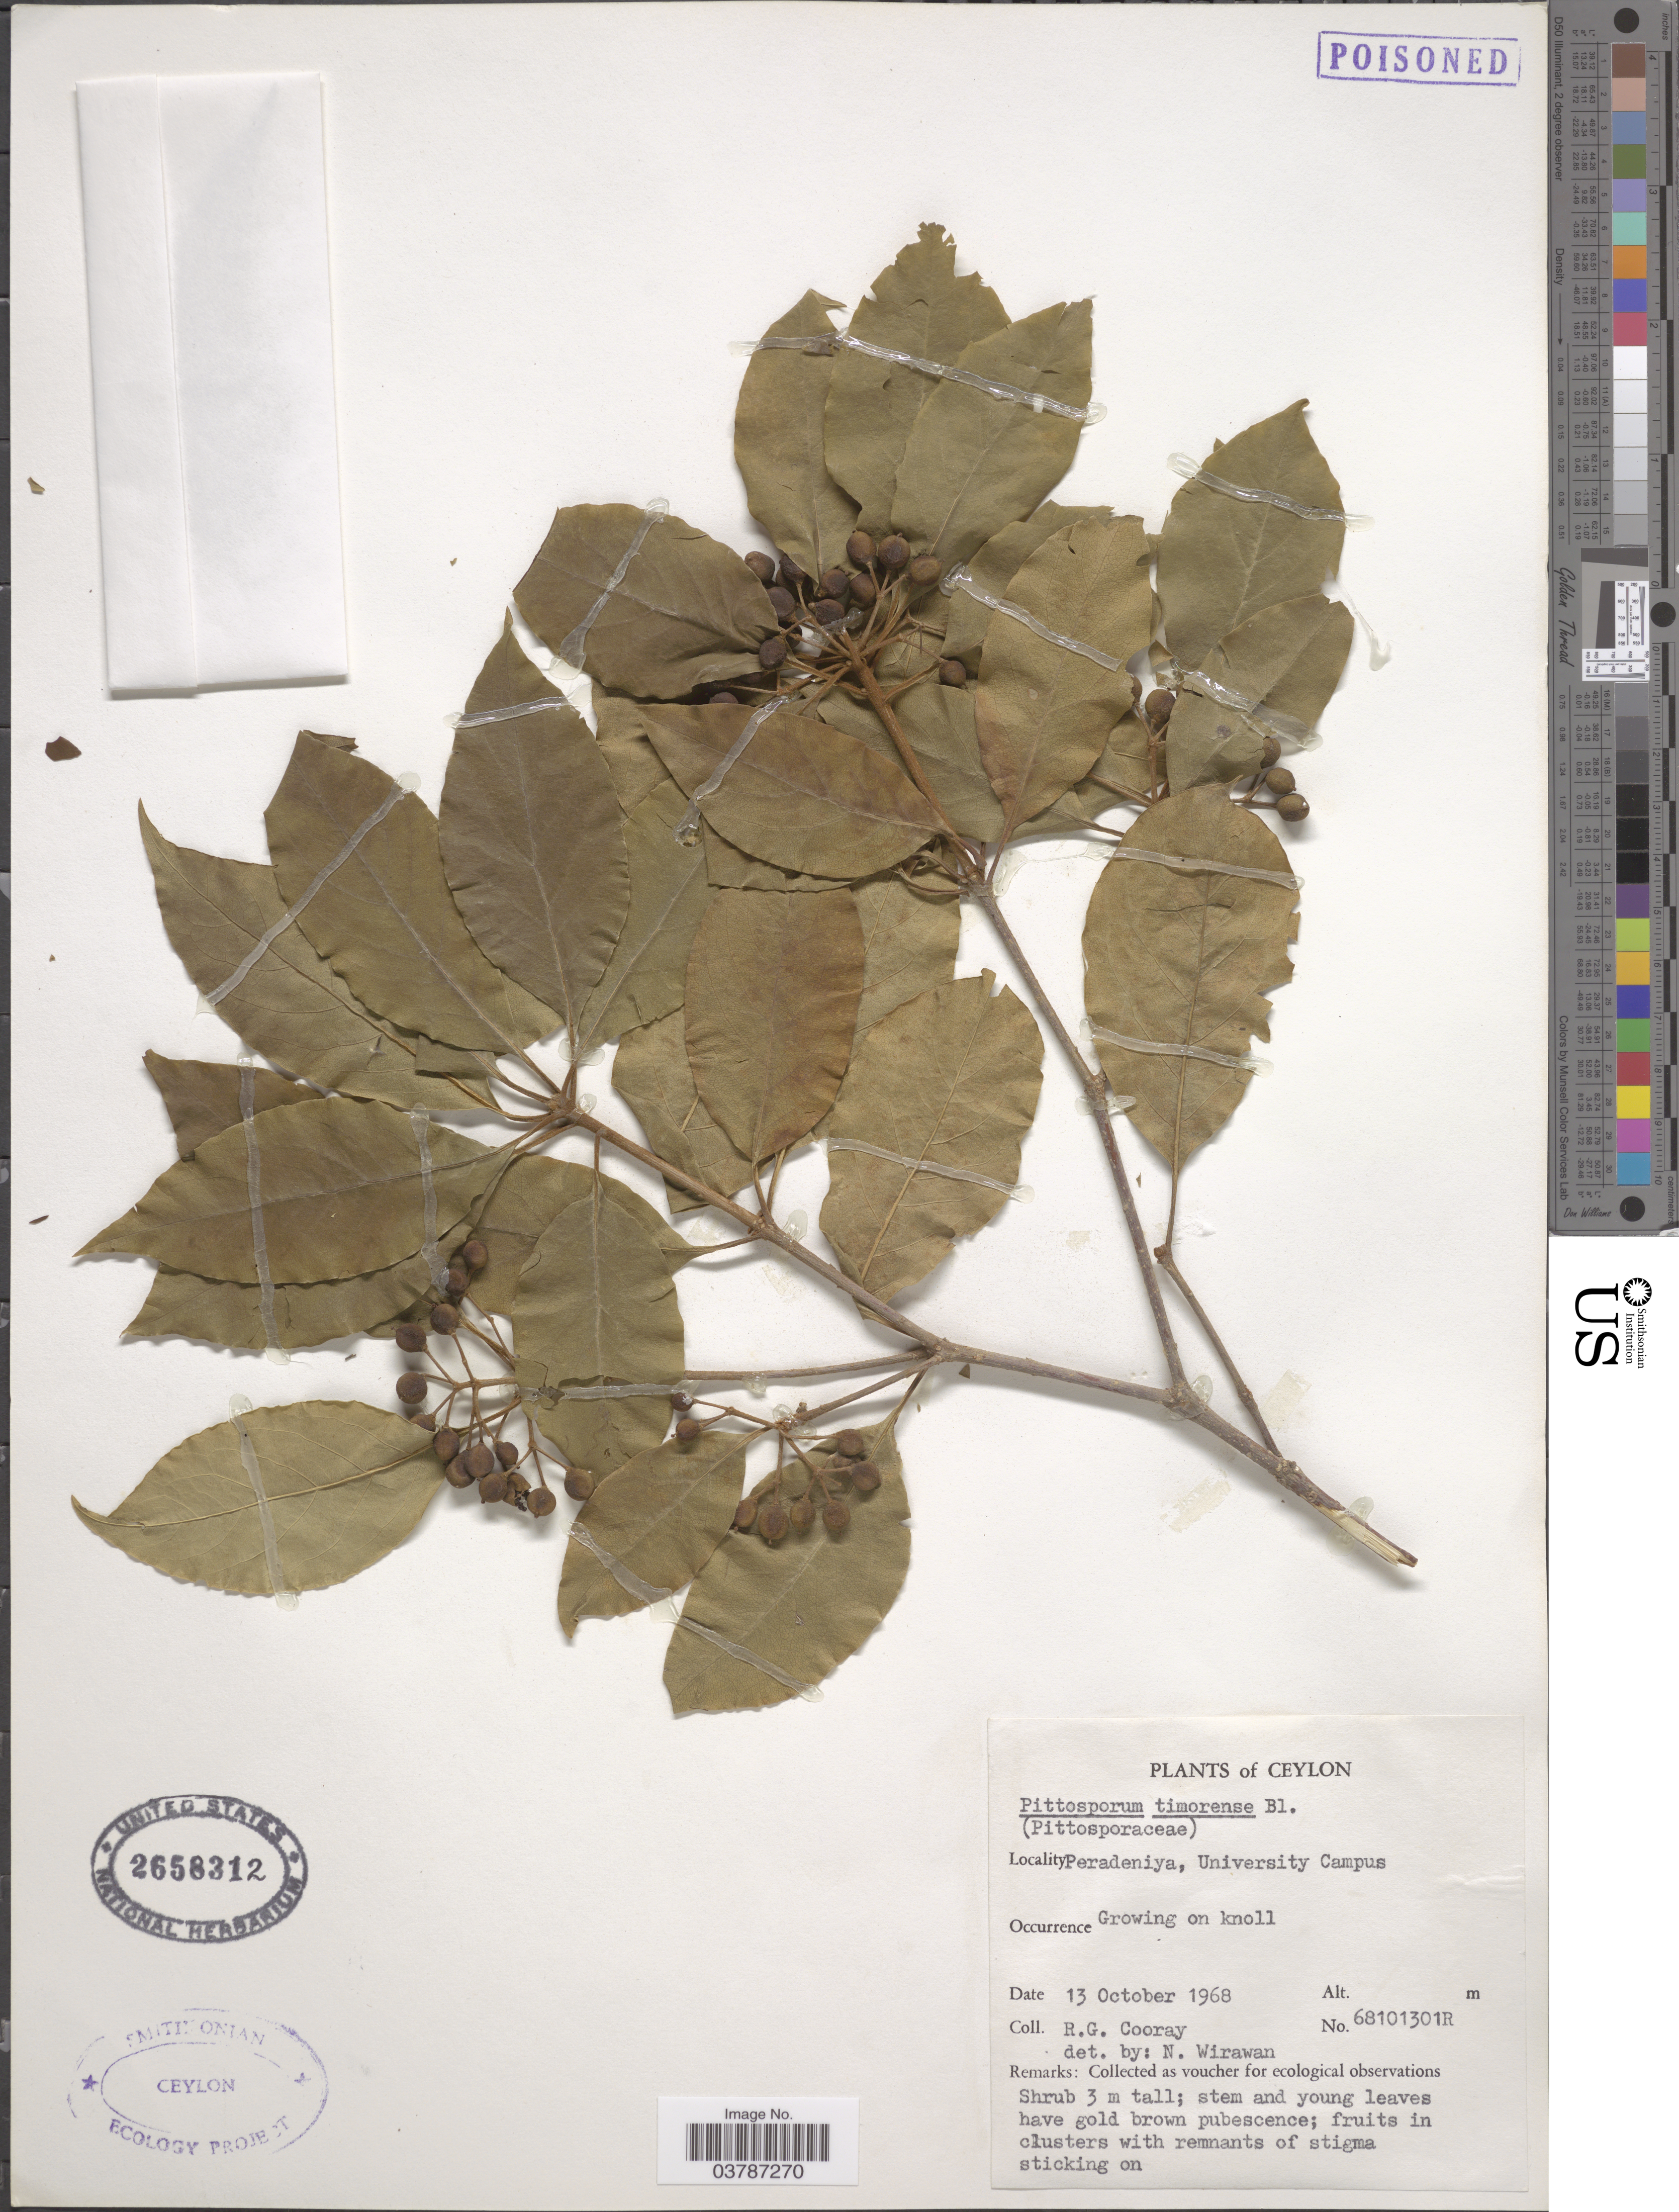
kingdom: Plantae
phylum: Tracheophyta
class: Magnoliopsida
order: Apiales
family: Pittosporaceae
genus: Pittosporum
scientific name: Pittosporum timorense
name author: Blume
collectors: R. Cooray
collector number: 68101301R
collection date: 1968-10-13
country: Sri Lanka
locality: Ceylon. Peradeniya, University Campus.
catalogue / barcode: US 2658312